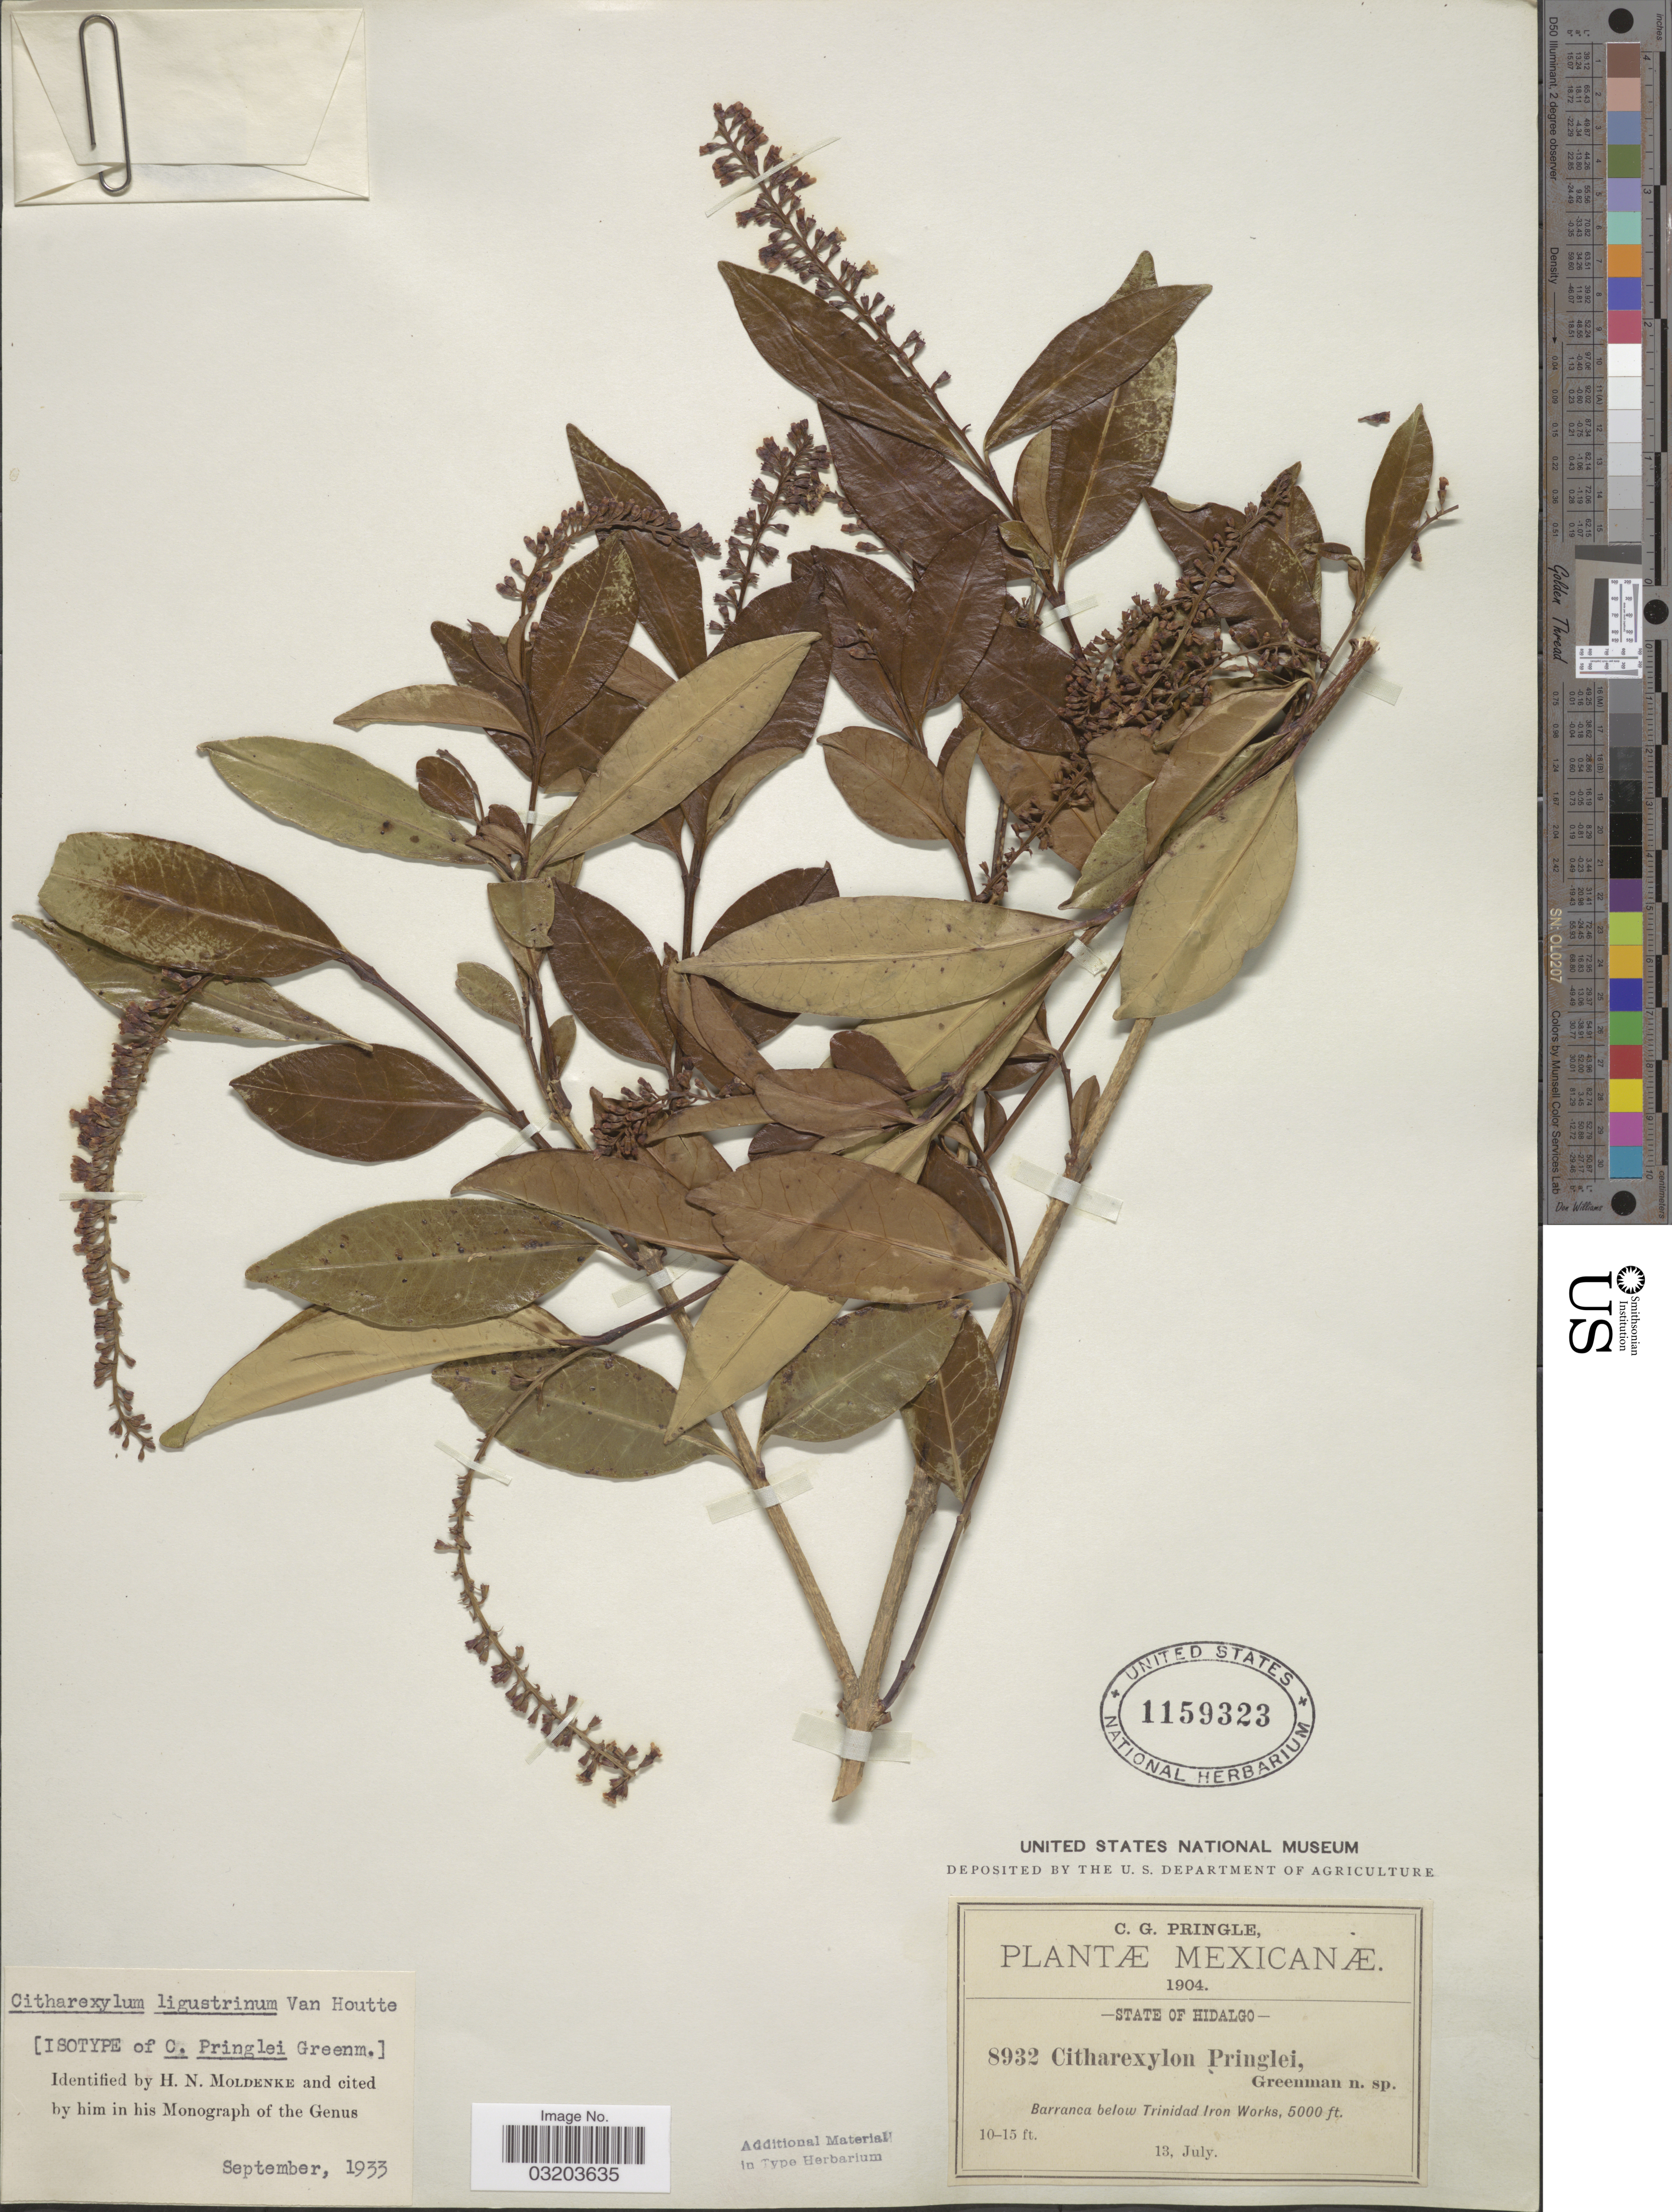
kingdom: Plantae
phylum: Tracheophyta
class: Magnoliopsida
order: Lamiales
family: Verbenaceae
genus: Citharexylum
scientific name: Citharexylum ligustrinum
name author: Van Houtte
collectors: C. G. Pringle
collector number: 8932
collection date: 1904-07-13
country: Mexico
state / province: Hidalgo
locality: Barranca below Trinidad Iron Works.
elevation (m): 1524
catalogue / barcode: US 1159323